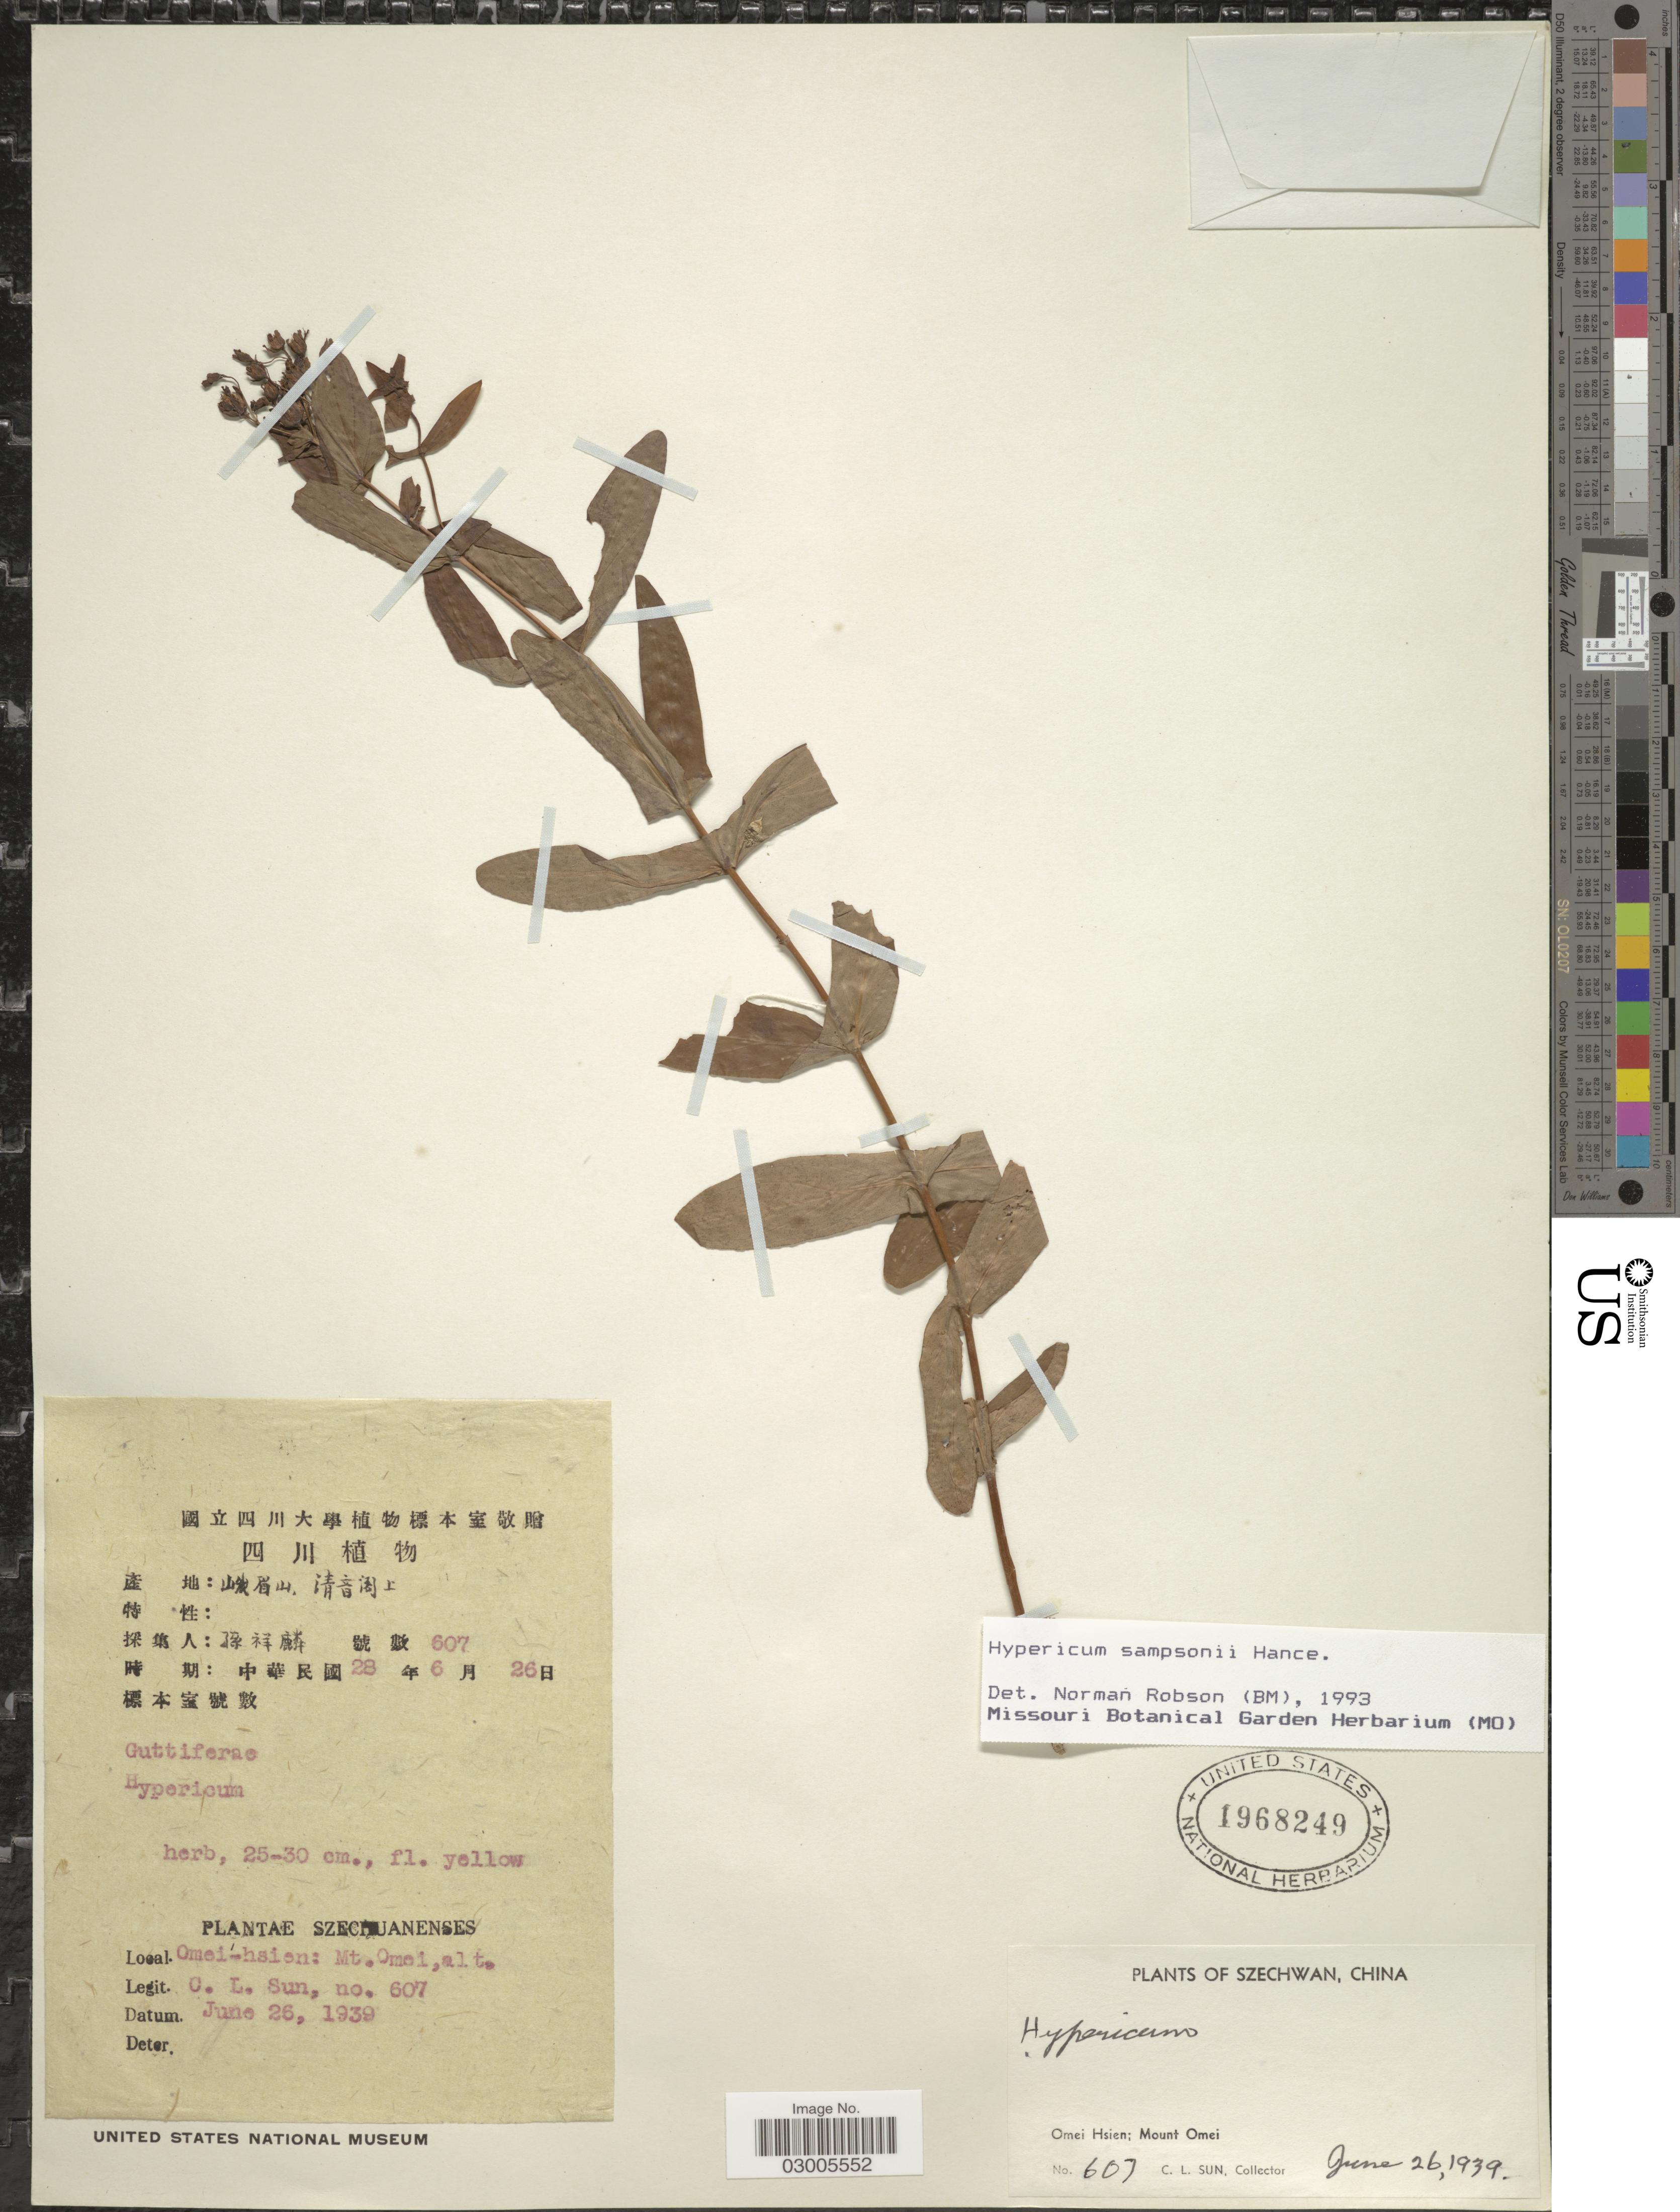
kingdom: Plantae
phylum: Tracheophyta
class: Magnoliopsida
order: Malpighiales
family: Hypericaceae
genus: Hypericum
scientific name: Hypericum sampsonii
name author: Hance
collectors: C. Sun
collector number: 607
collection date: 1939-06-26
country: China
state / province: Sichuan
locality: Szechwan. Omei Hsien; Mount Omei.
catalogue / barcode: US 1968249